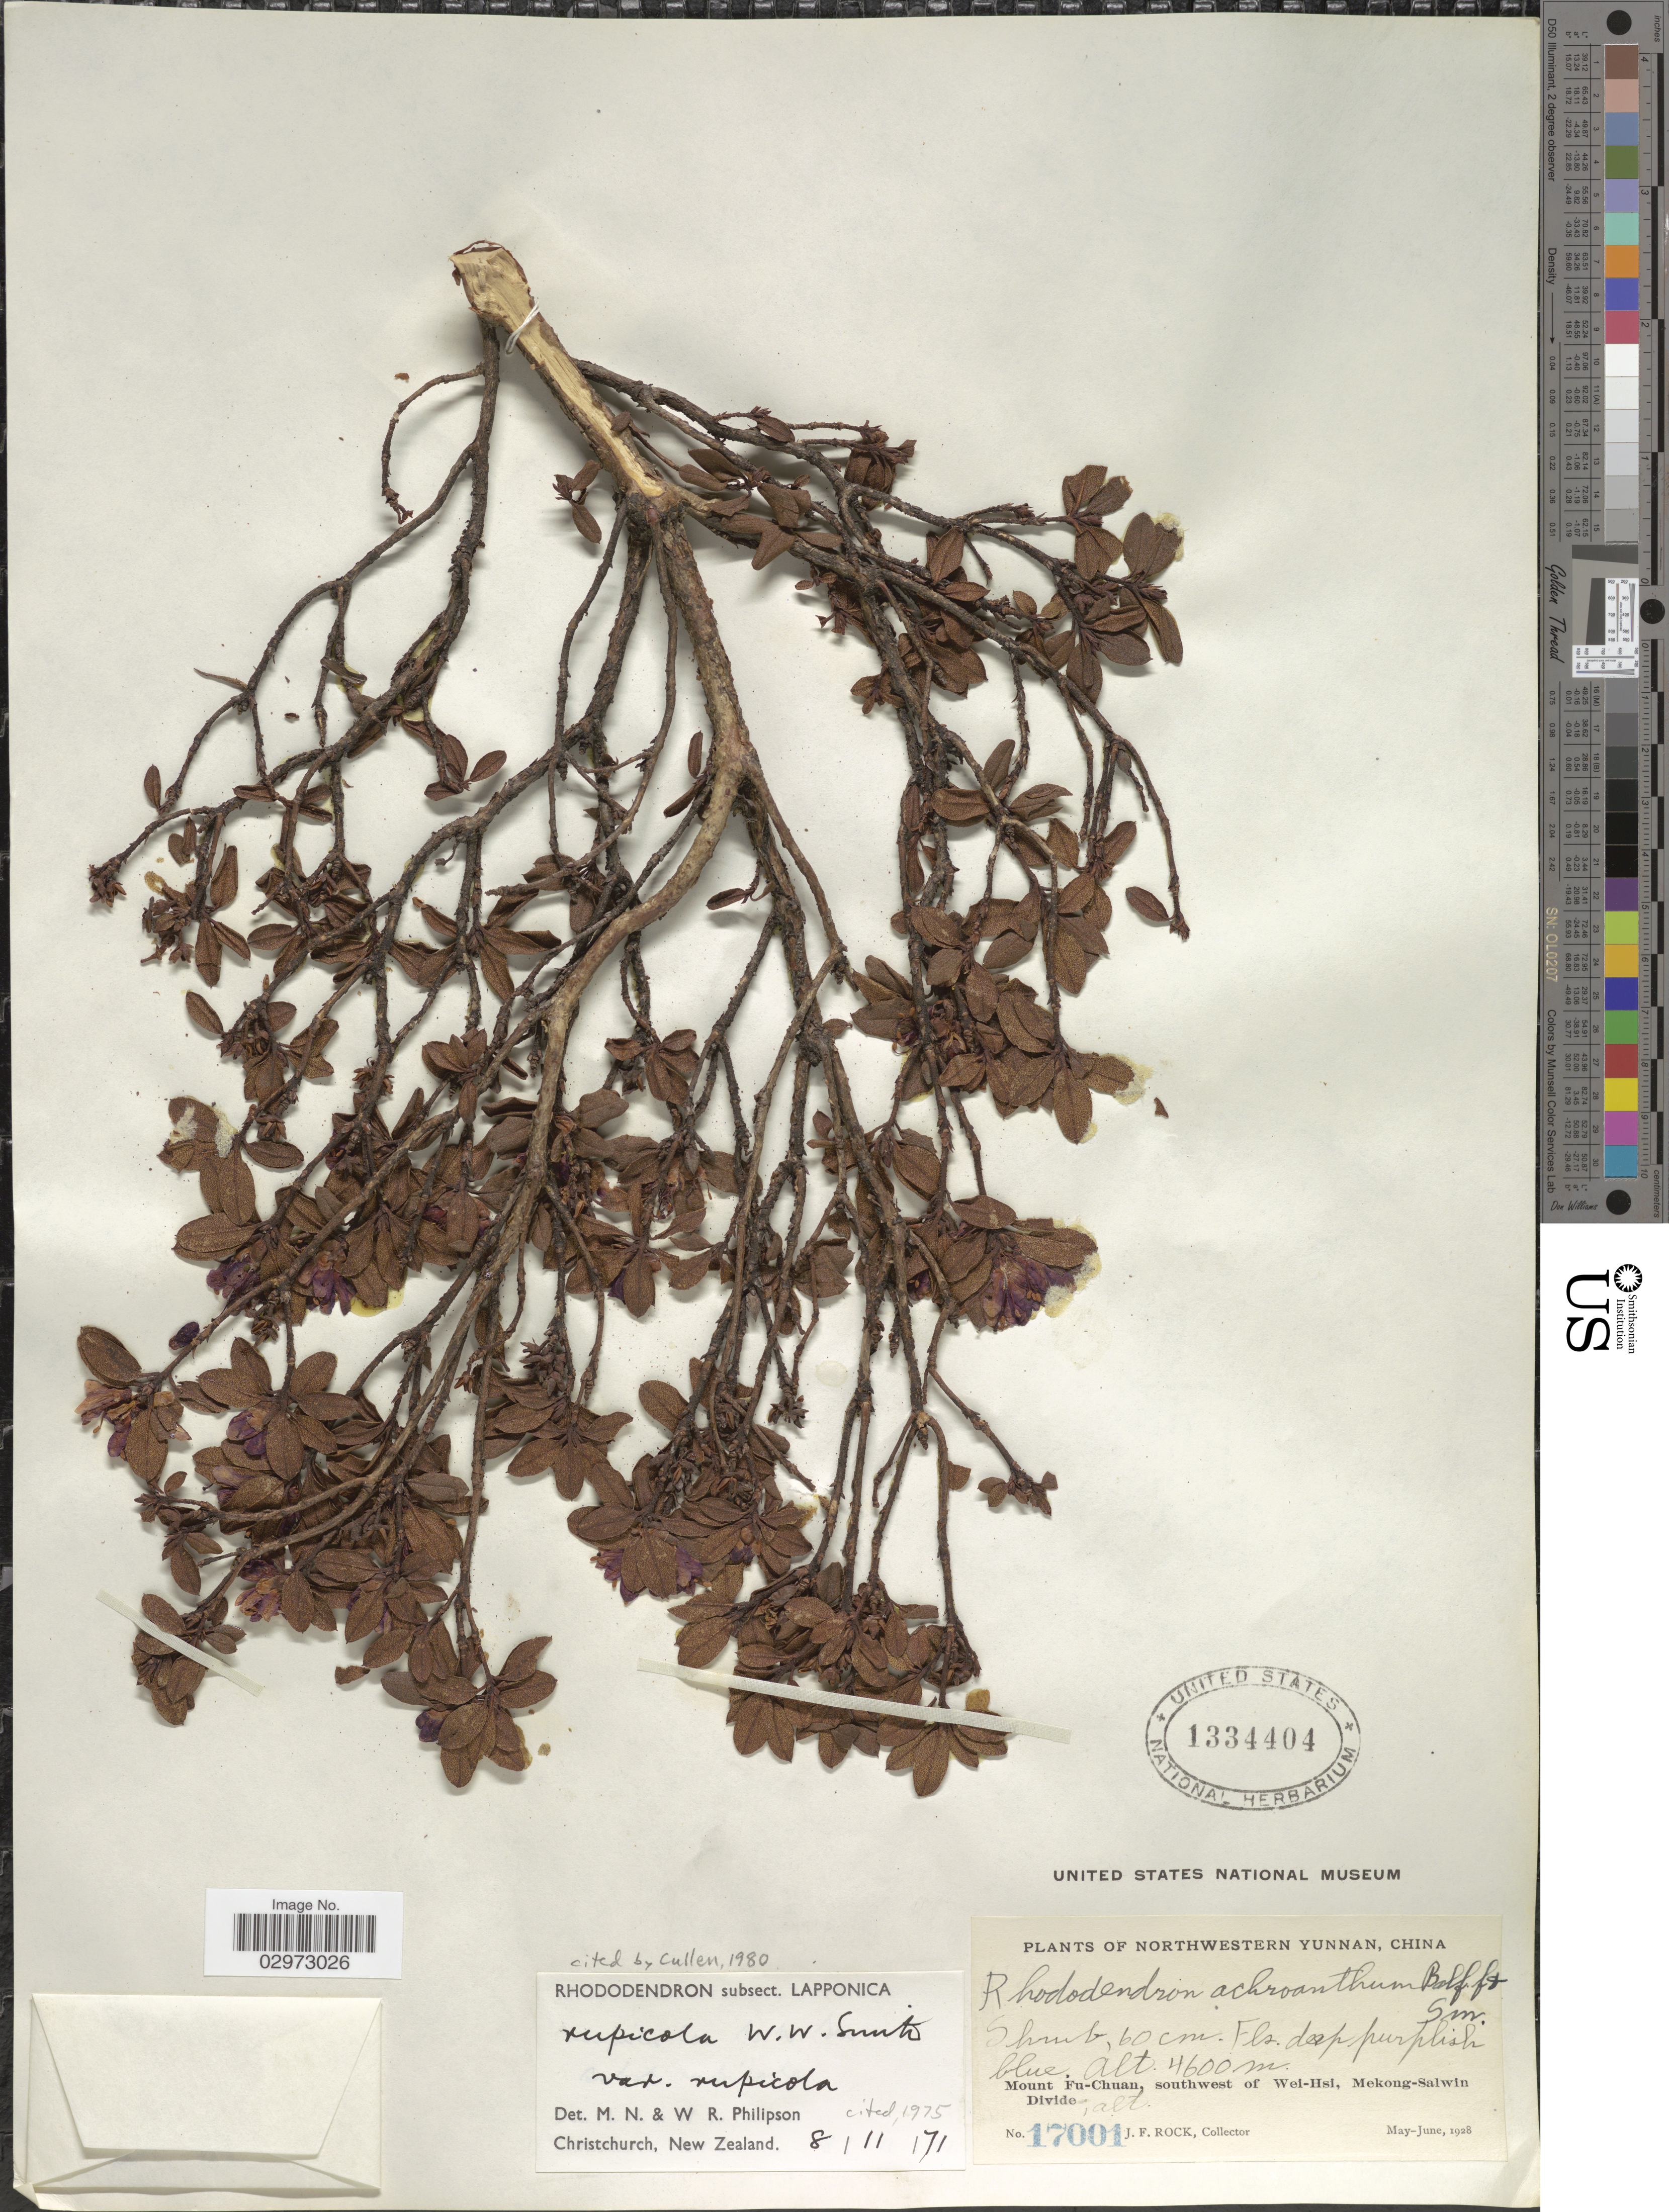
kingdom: Plantae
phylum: Tracheophyta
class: Magnoliopsida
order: Ericales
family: Ericaceae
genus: Rhododendron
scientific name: Rhododendron rupicola var. rupicola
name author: W.W. Sm.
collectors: J. Rock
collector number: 17001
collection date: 1928-05/1928-06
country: China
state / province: Yunnan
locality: Northwestern Yunnan, Mount Fu-Chuan, southwest of Wei-Hsi, Mekong-Salwin Divide.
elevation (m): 4600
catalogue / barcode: US 1334404